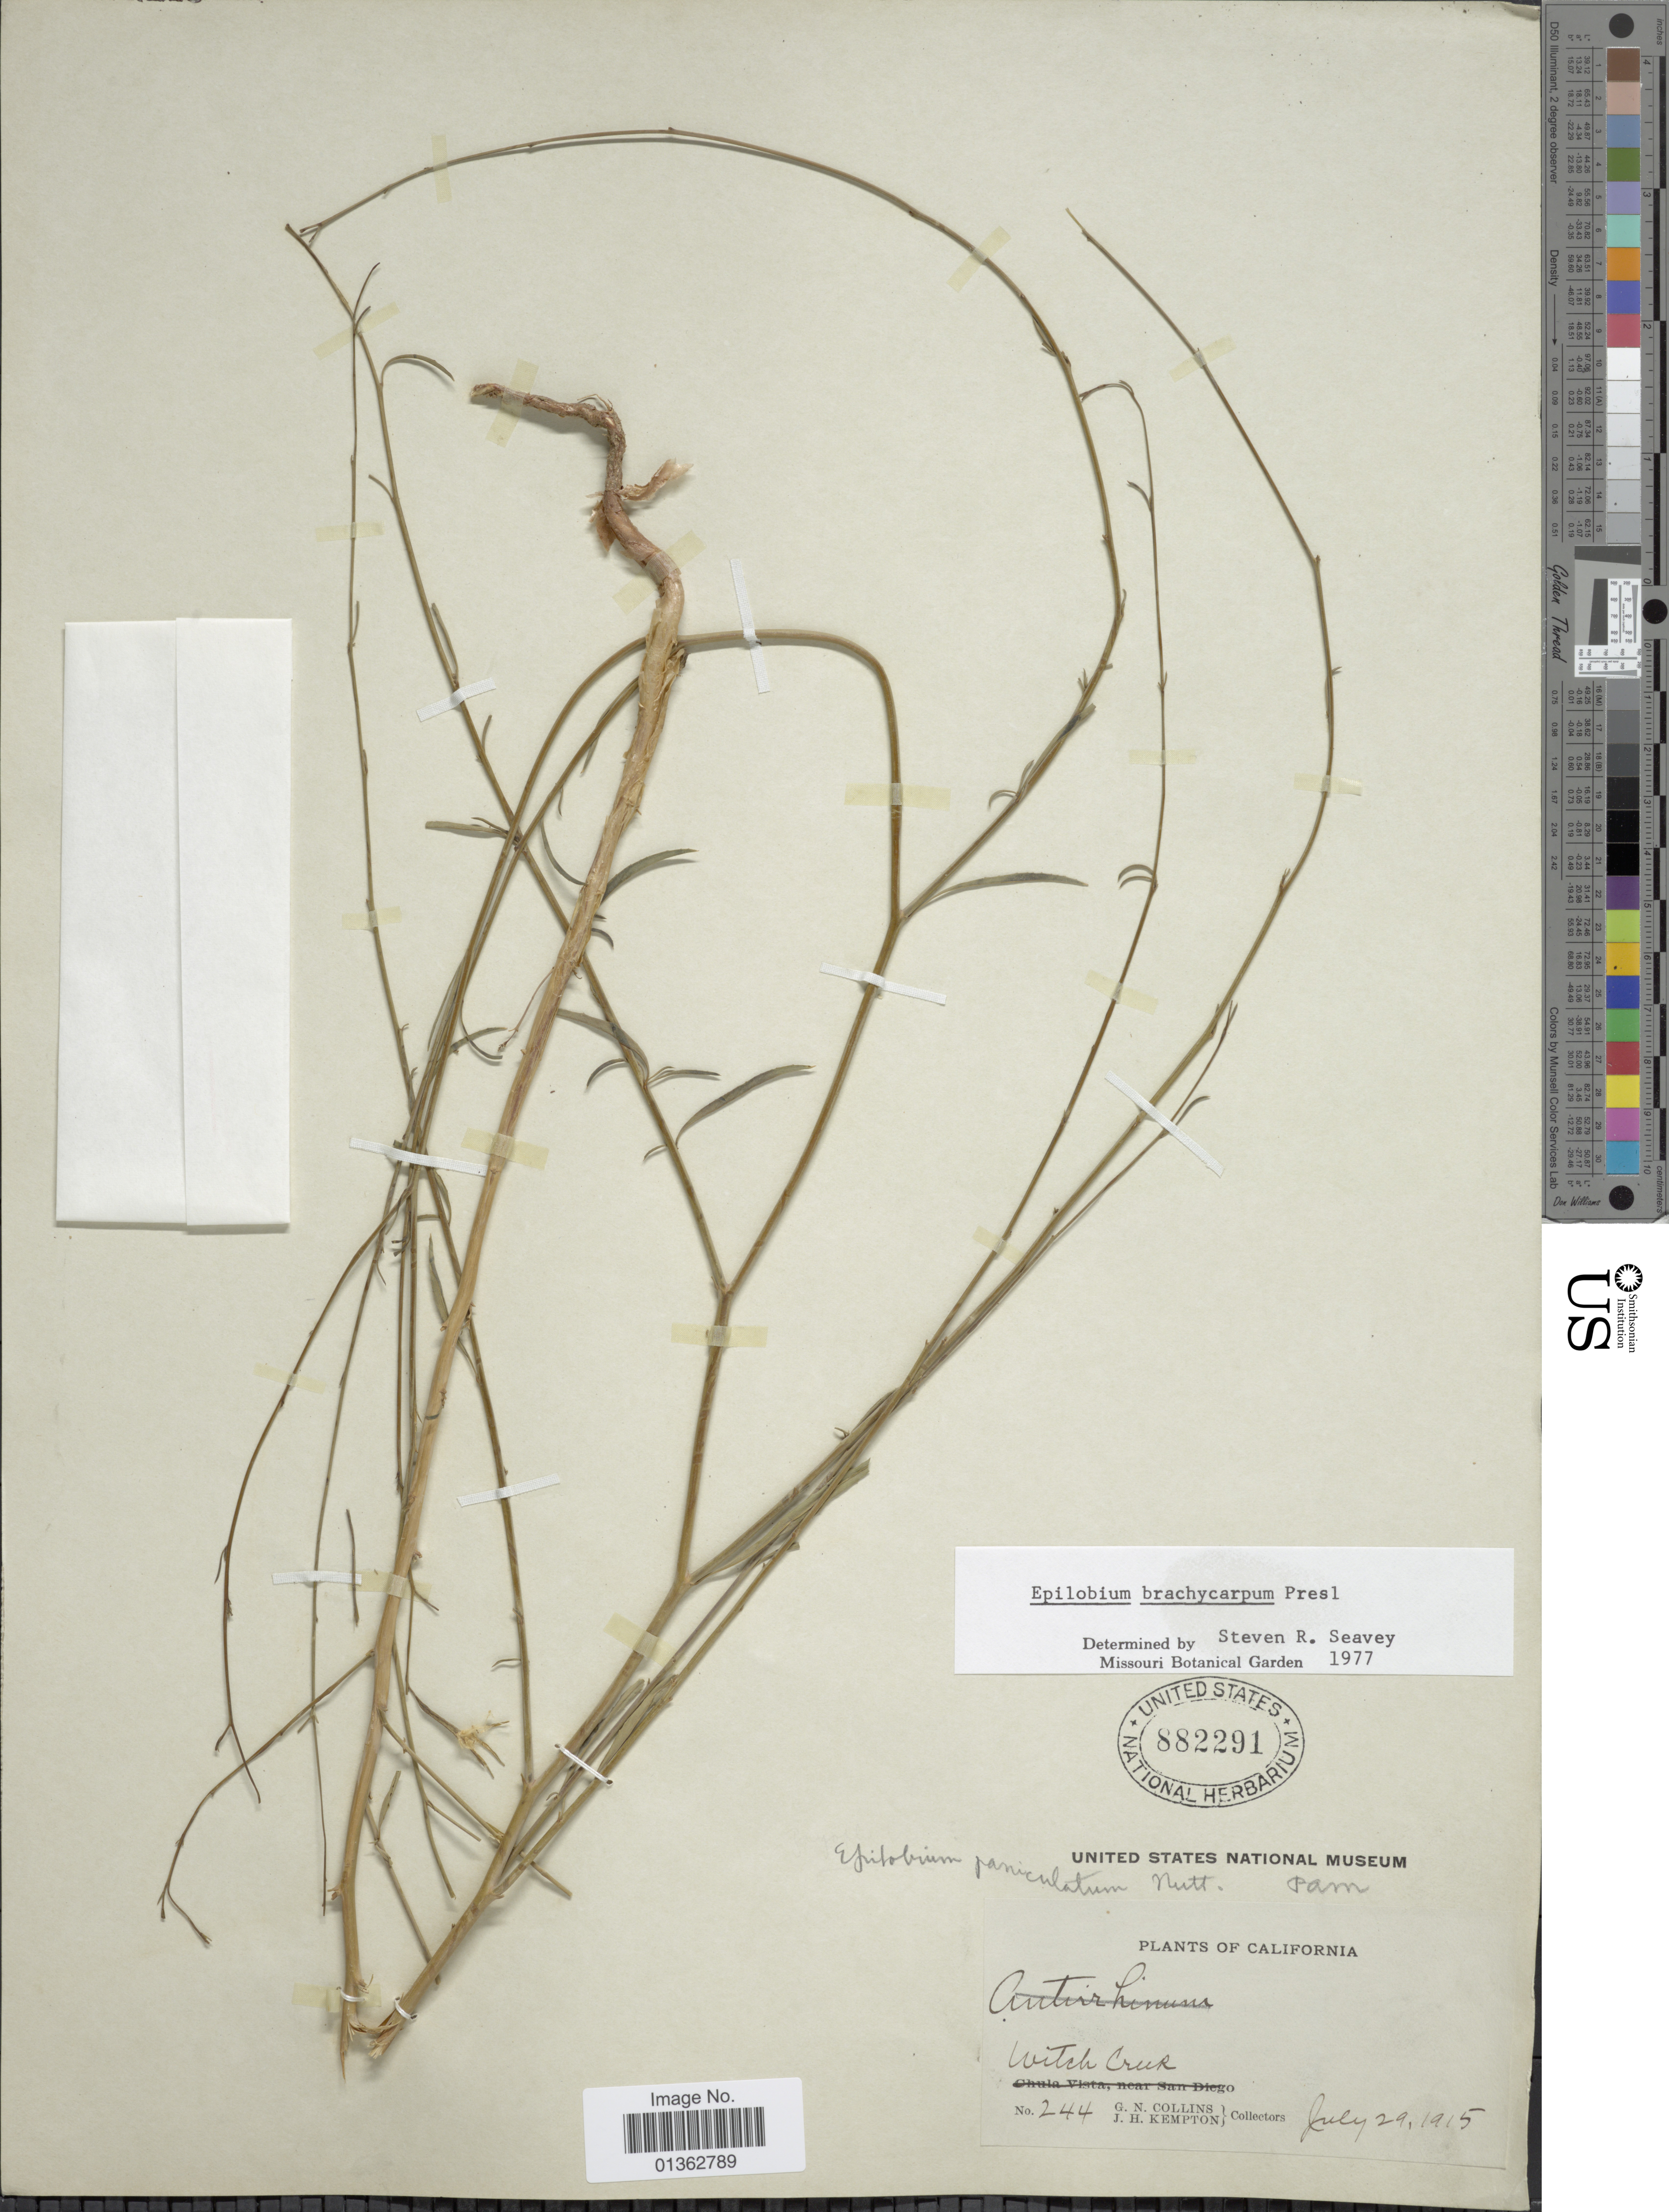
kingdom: Plantae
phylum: Tracheophyta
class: Magnoliopsida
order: Myrtales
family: Onagraceae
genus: Epilobium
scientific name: Epilobium brachycarpum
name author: C. Presl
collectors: G. Collins & J. H. Kempton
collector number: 244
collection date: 1915-07-29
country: United States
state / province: California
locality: Witch Creek.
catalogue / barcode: US 882291